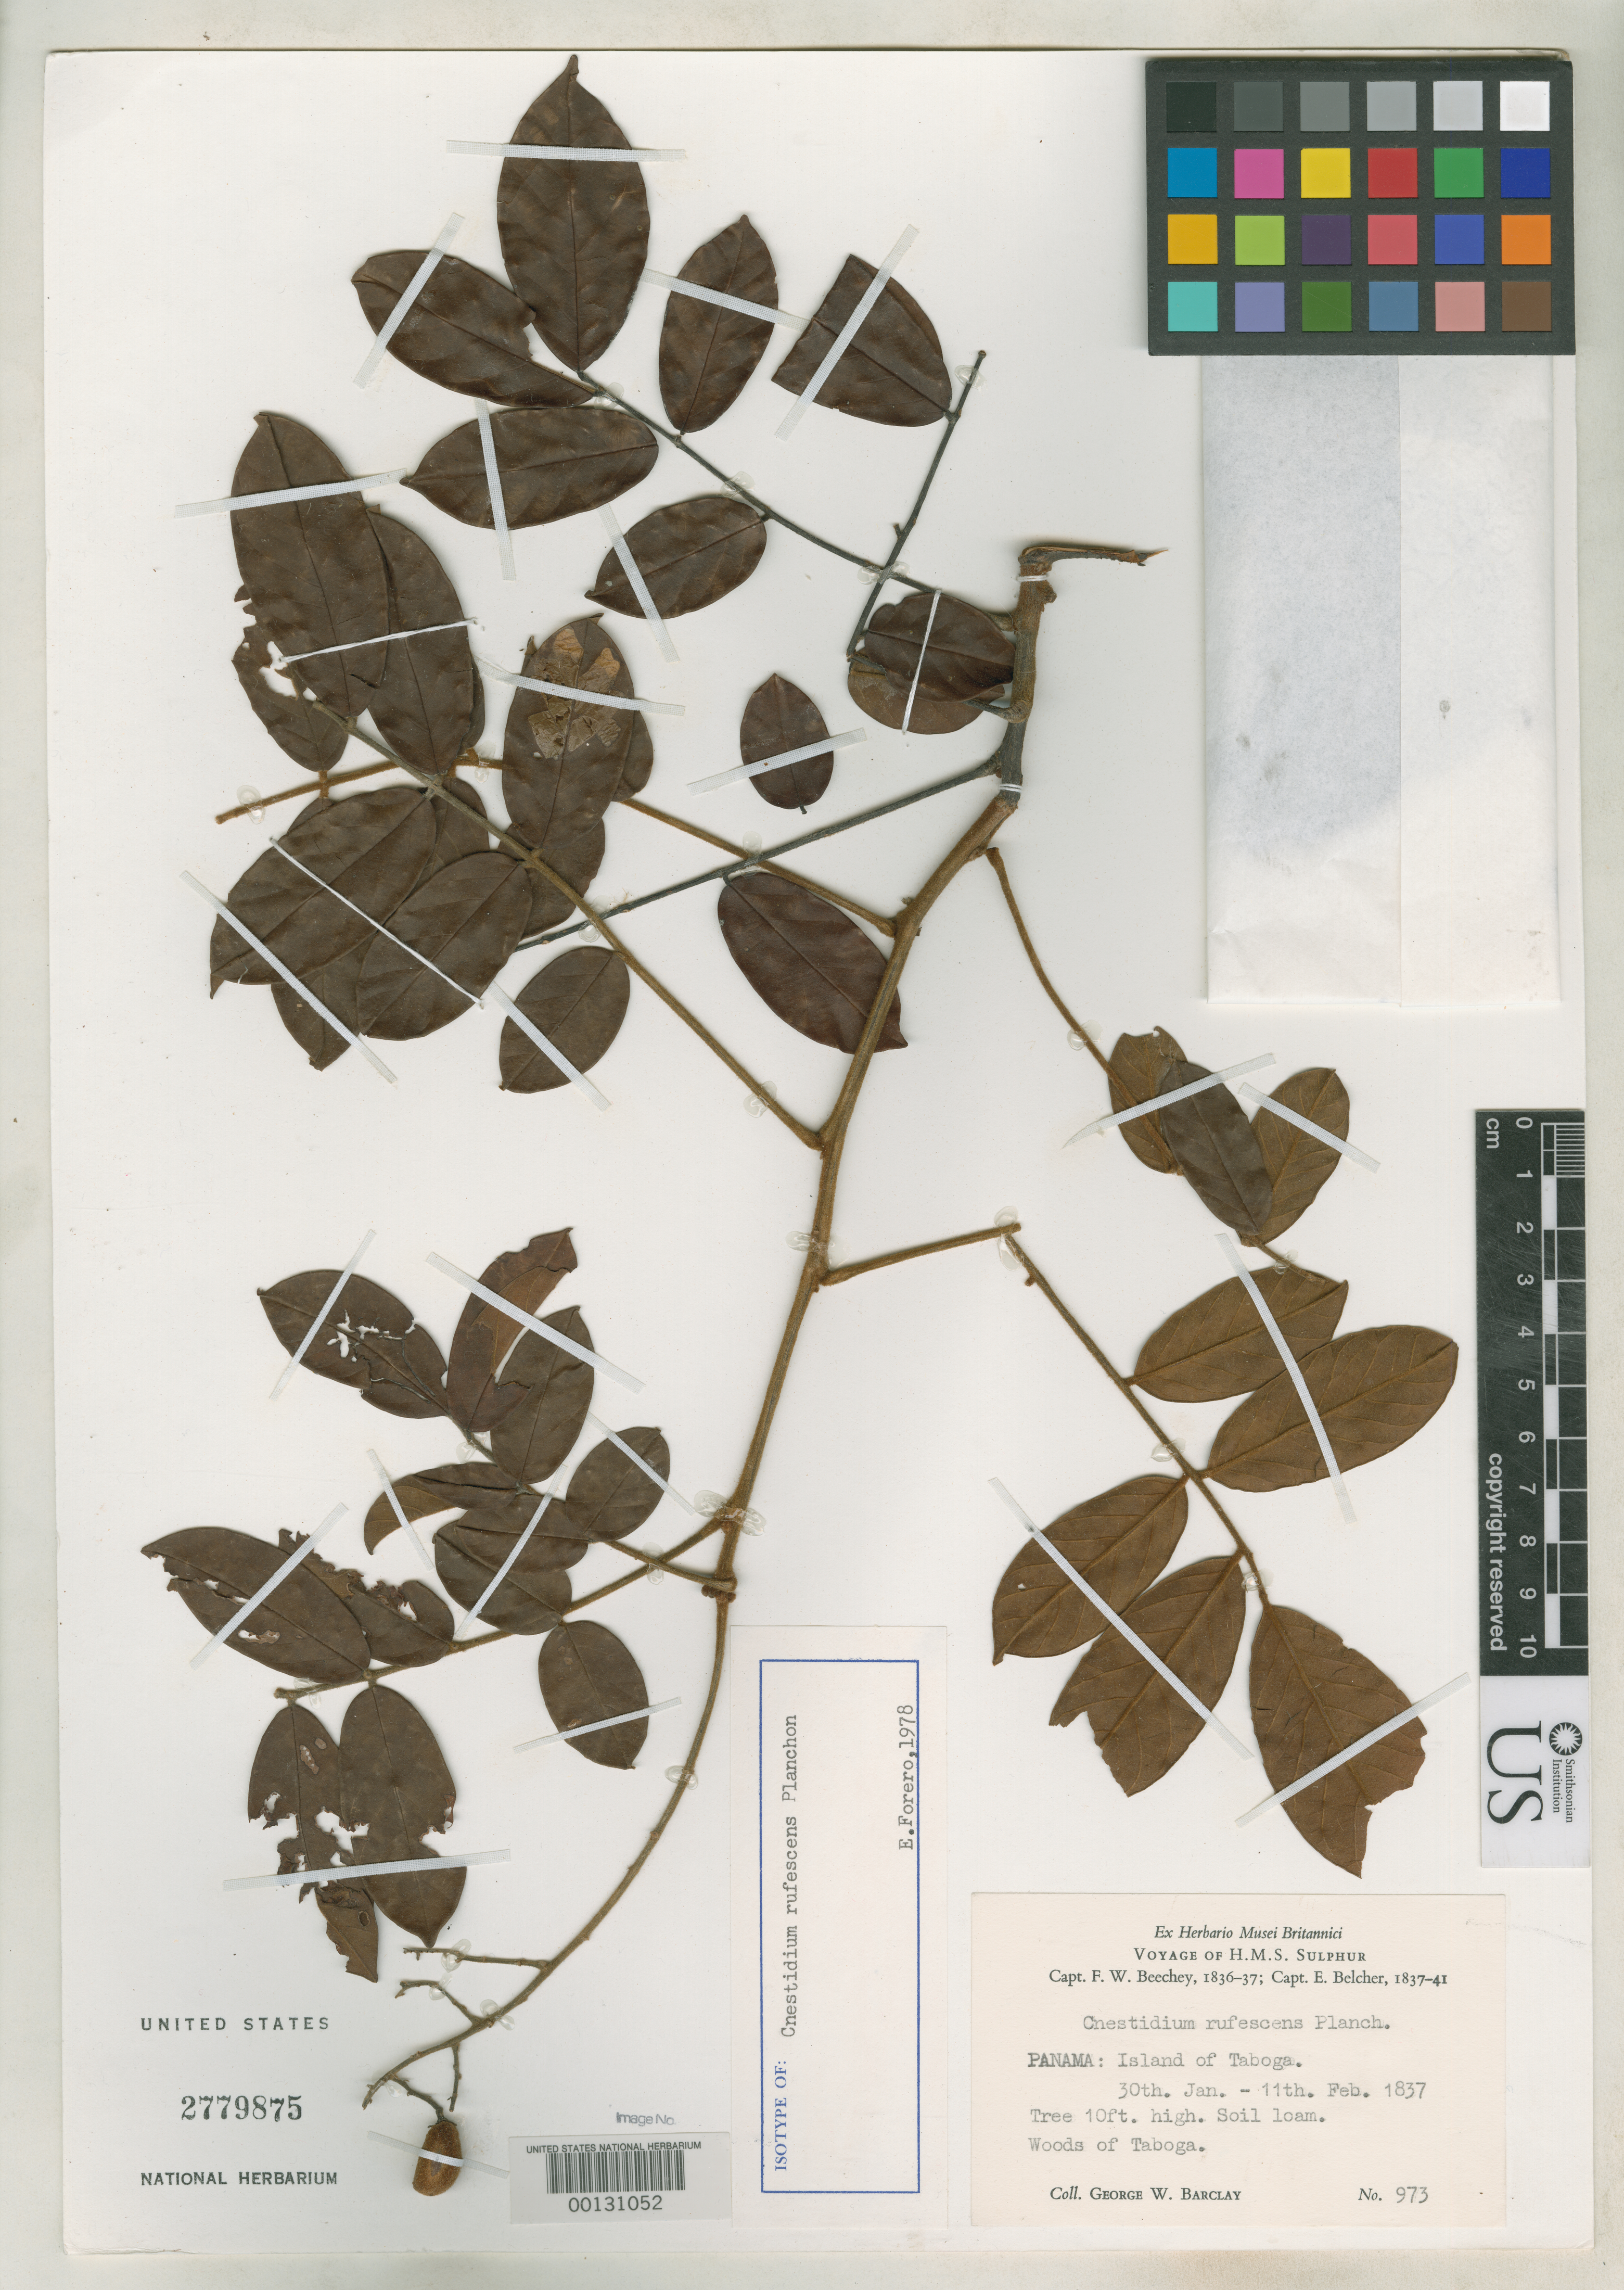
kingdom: Plantae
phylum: Tracheophyta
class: Magnoliopsida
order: Oxalidales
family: Connaraceae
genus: Cnestidium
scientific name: Cnestidium rufescens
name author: Planch.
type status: Isotype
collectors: G. W. Barclay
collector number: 973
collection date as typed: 11 Feb 1837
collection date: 1837-02-11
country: Panama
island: Taboga Island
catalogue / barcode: US 2779875